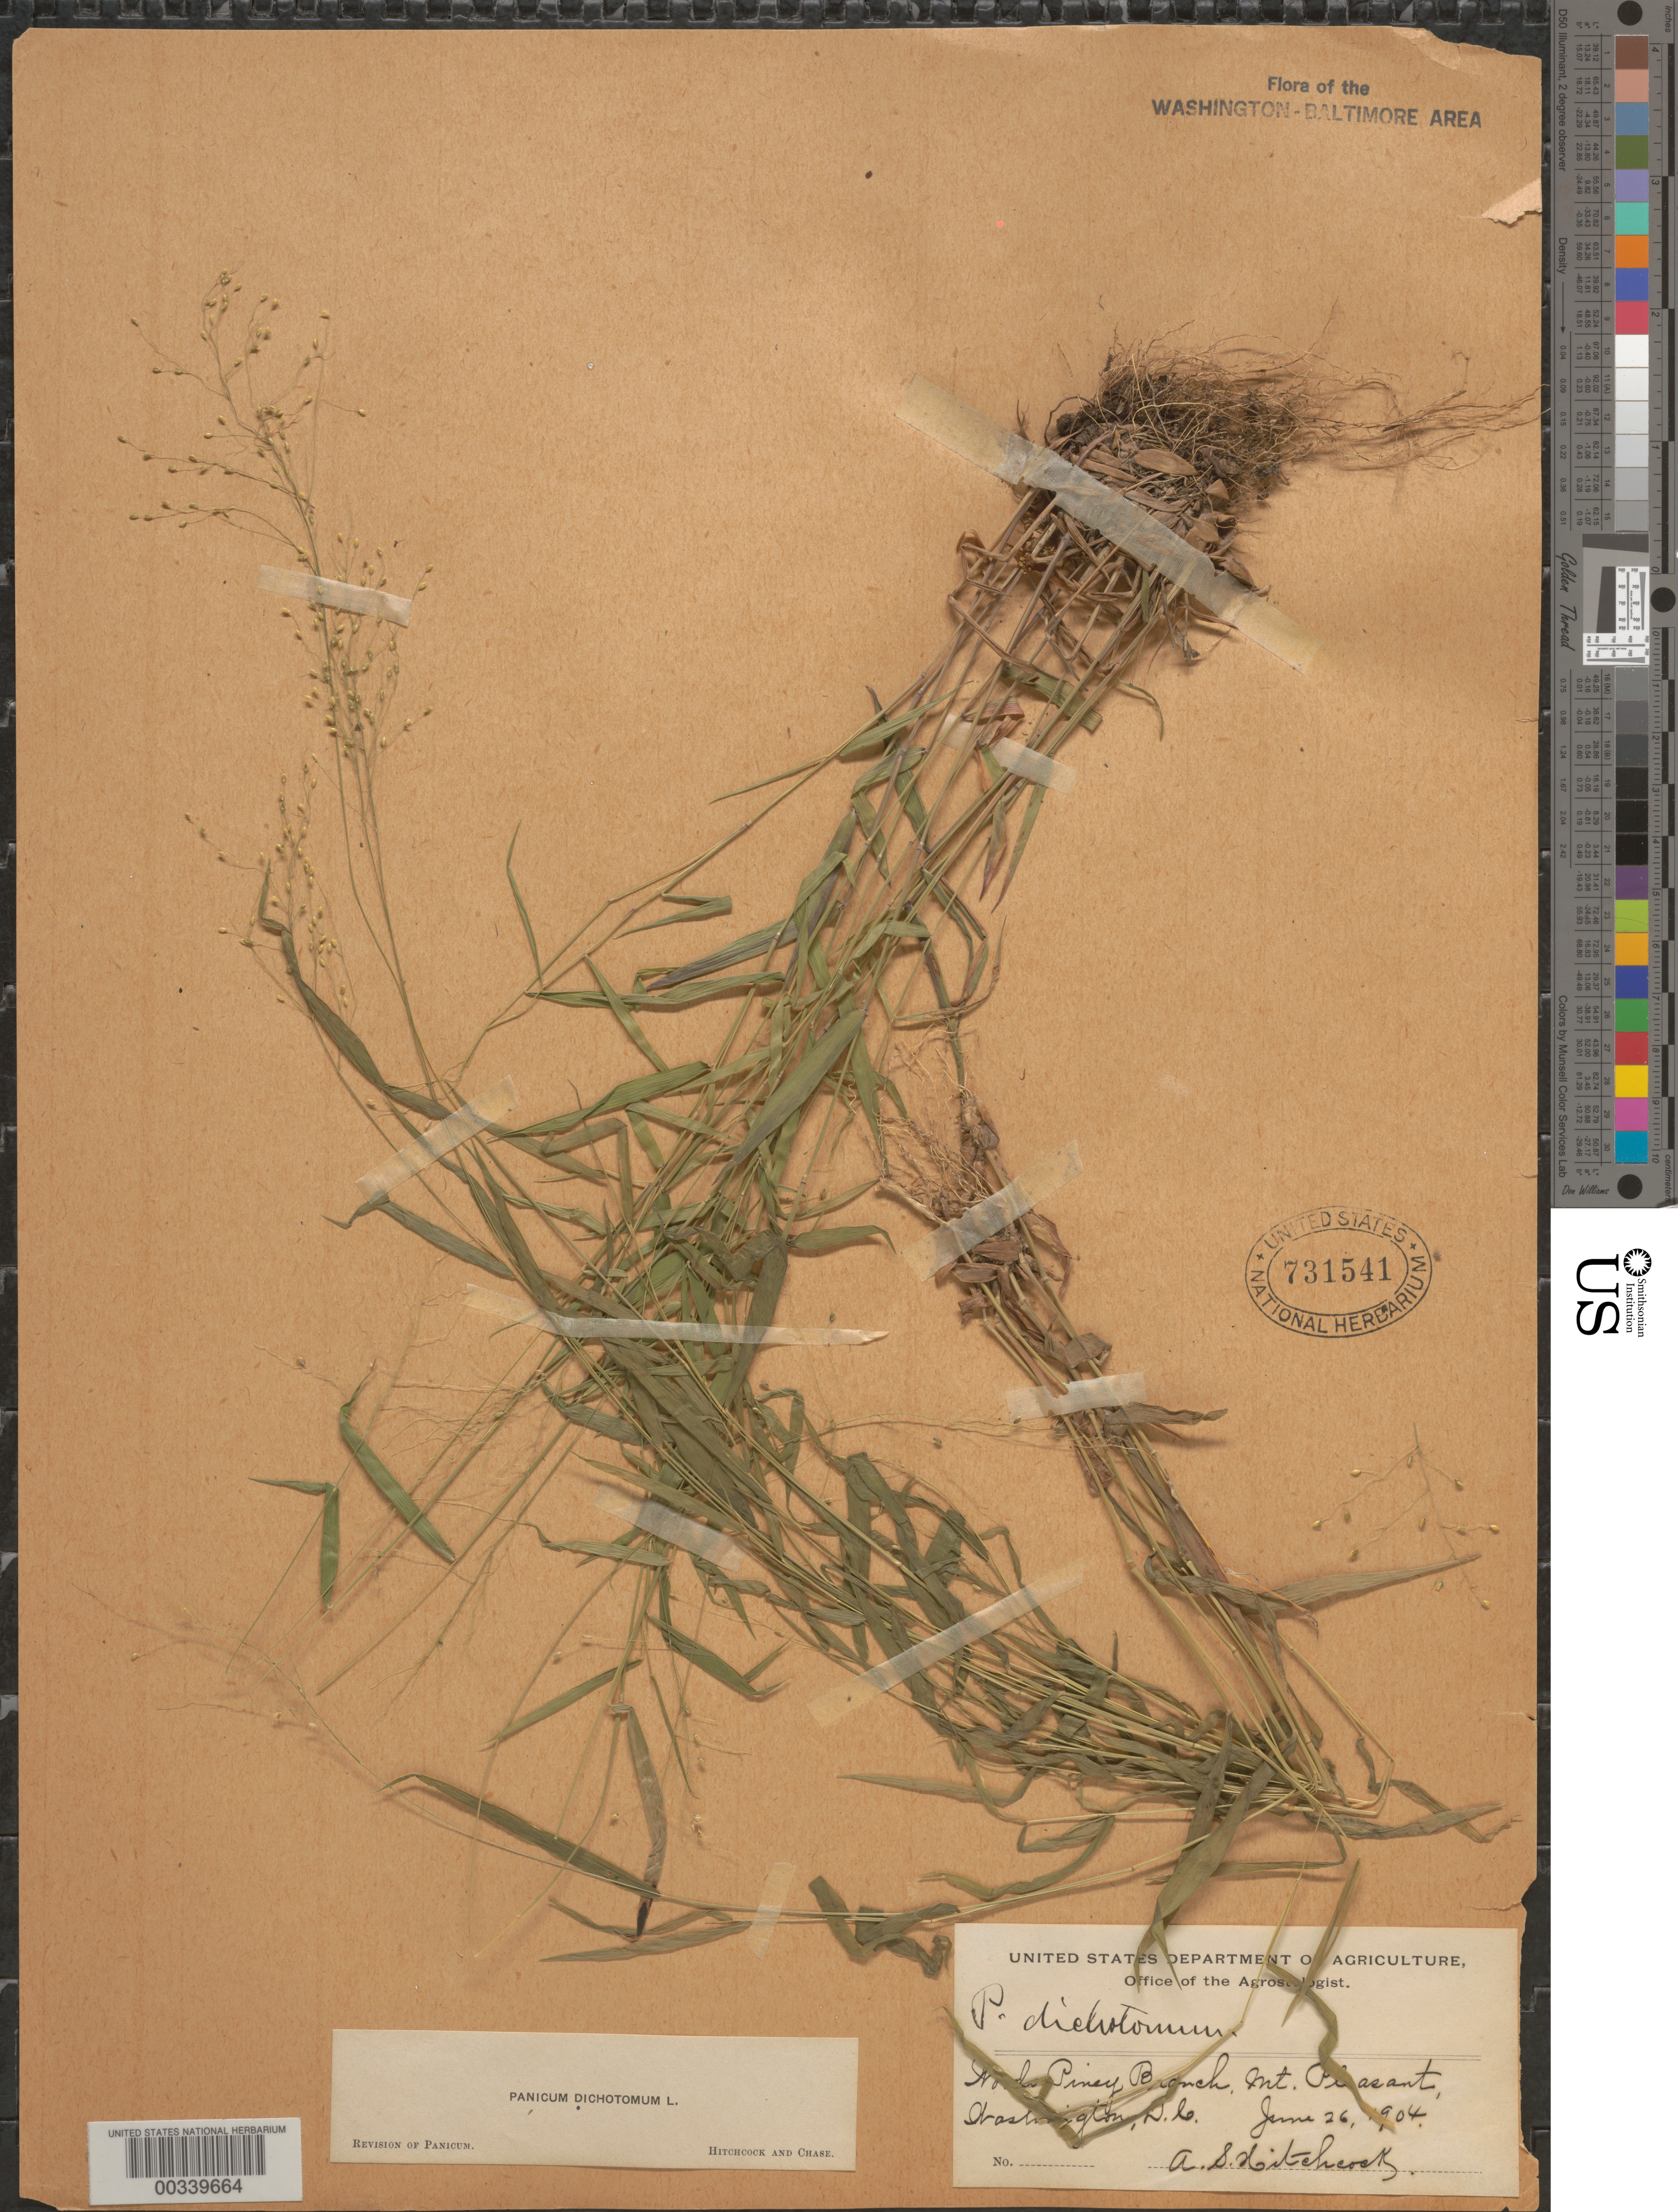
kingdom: Plantae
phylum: Tracheophyta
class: Liliopsida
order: Poales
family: Poaceae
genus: Dichanthelium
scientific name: Dichanthelium dichotomum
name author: (L.) Gould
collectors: A. S. Hitchcock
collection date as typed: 26 Jun 1904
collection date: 1904-06-26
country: United States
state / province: District of Columbia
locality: Piney Branch, Mount Pleasant Rock Creek Park and Vicinity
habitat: Woods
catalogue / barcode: US 731541